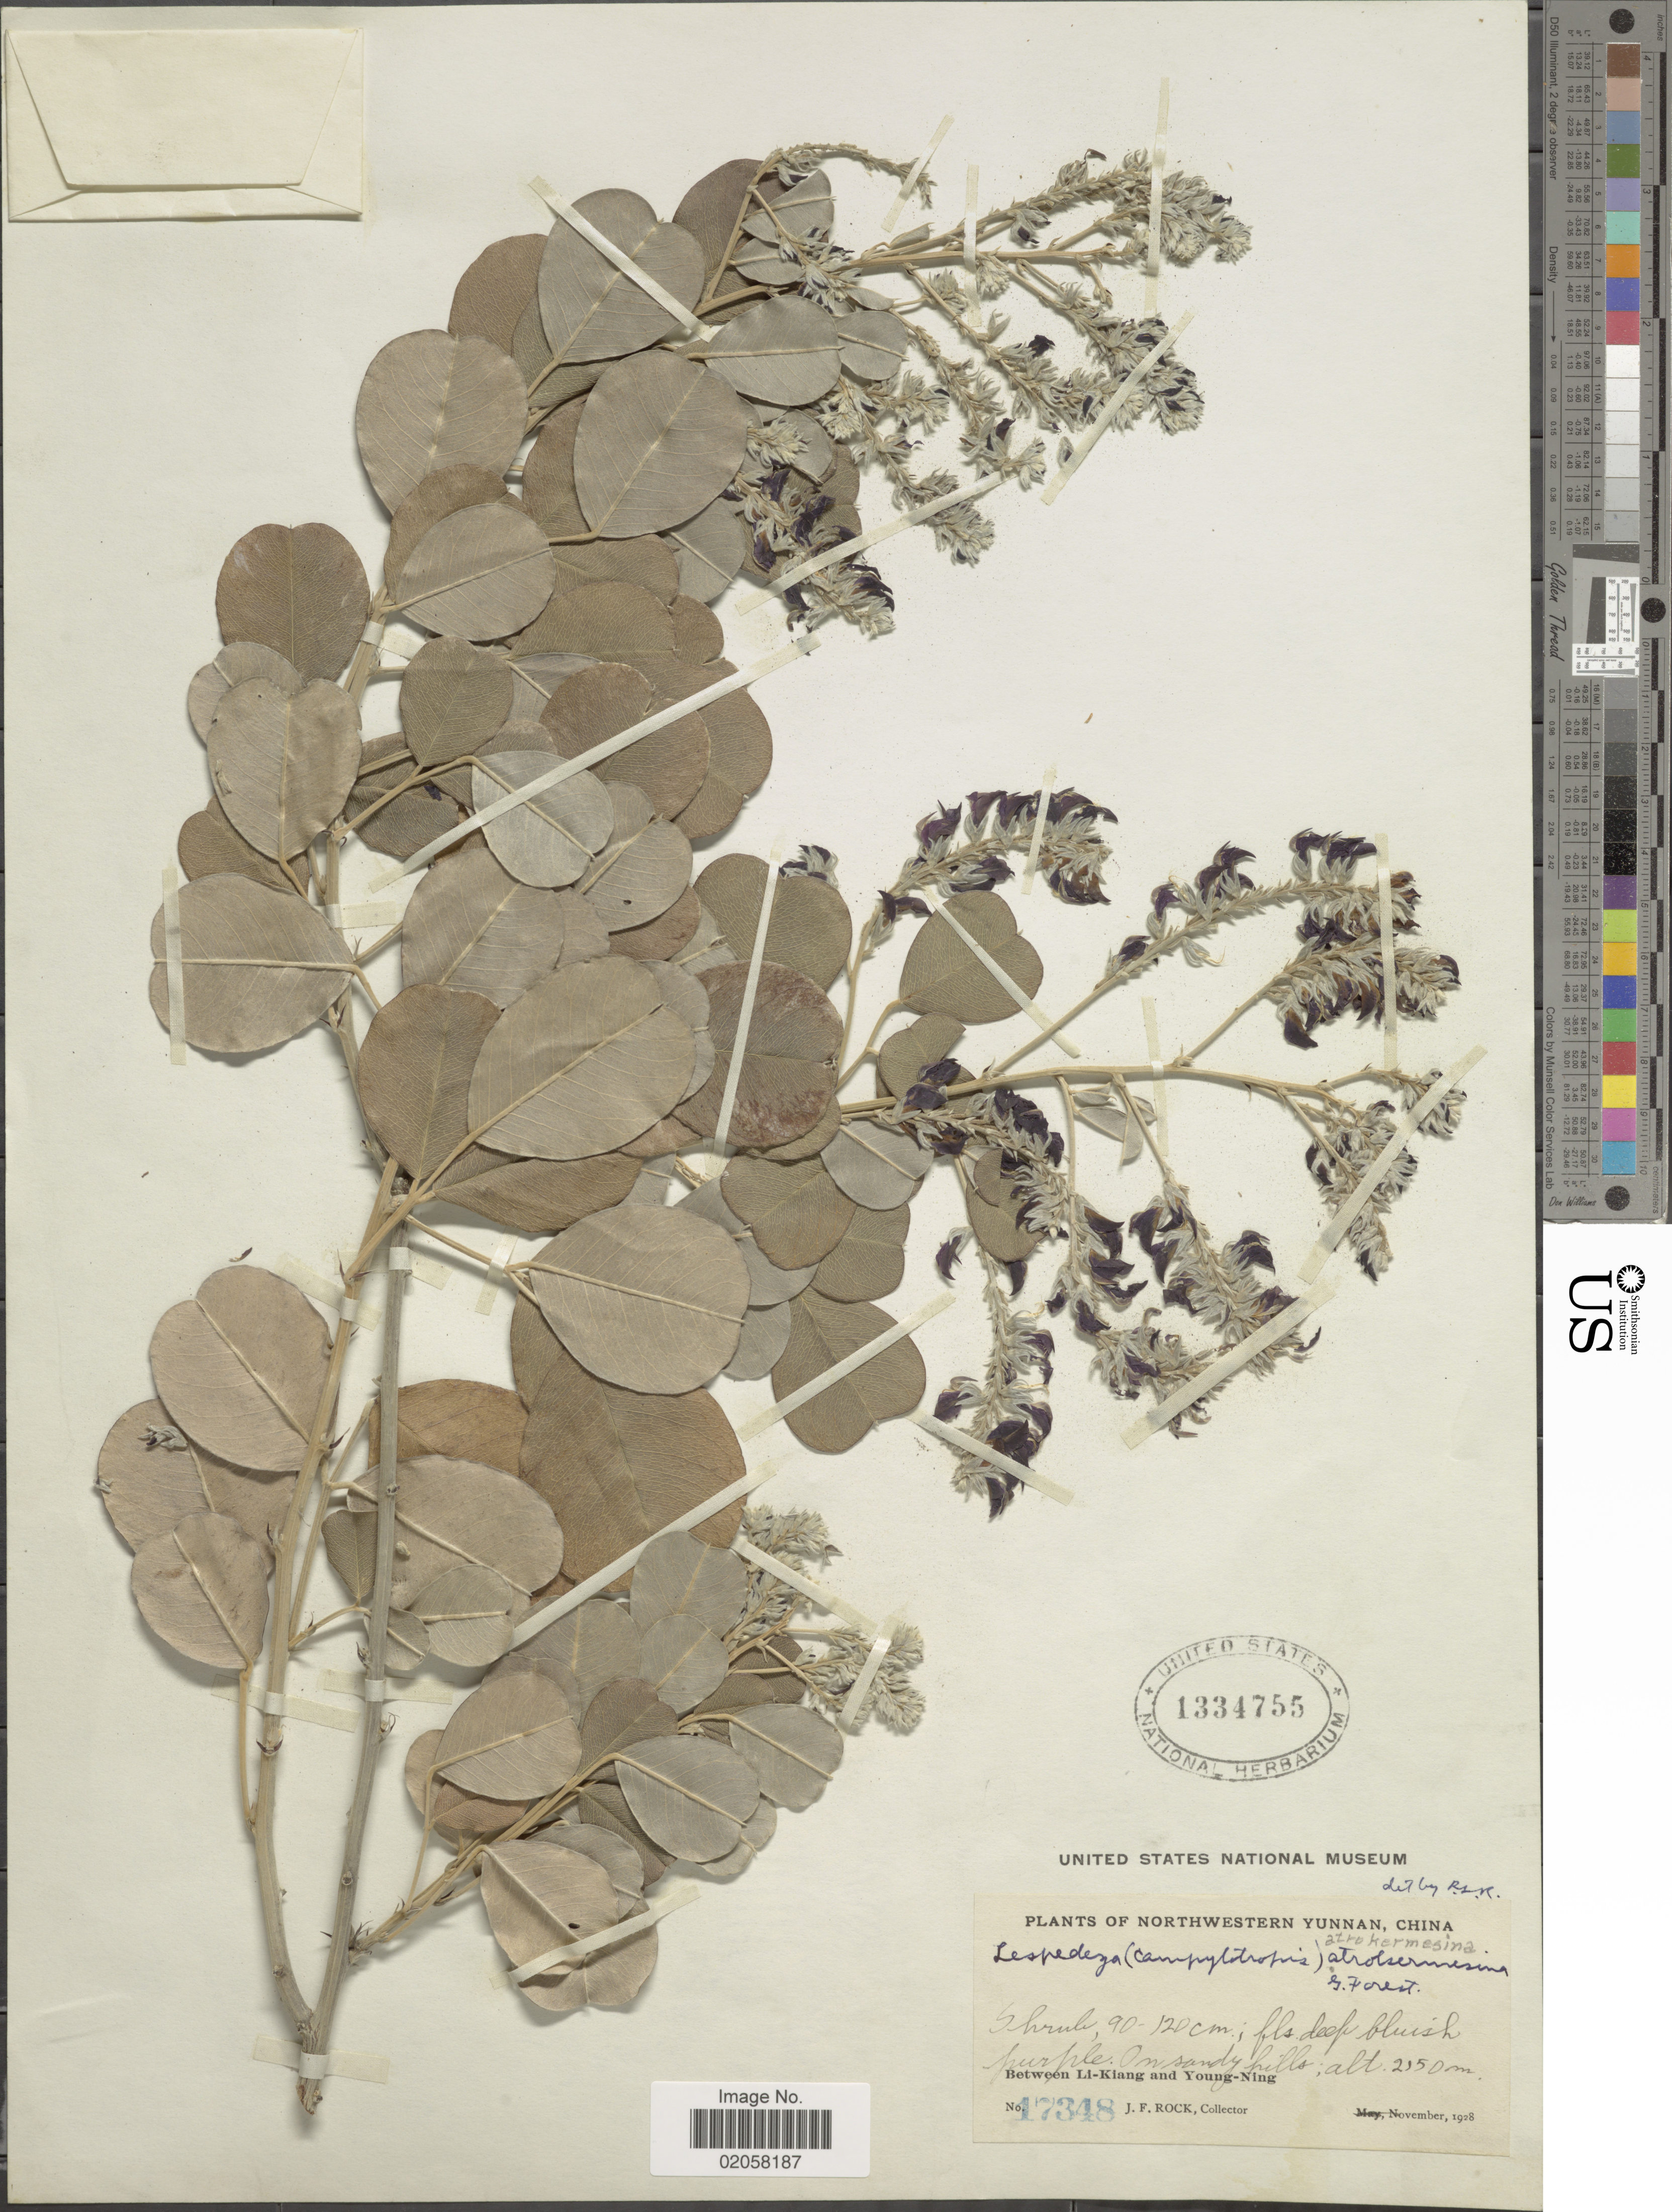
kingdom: Plantae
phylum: Tracheophyta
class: Magnoliopsida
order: Fabales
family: Fabaceae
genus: Campylotropis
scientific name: Campylotropis delavayi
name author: (Franch.) Schindl.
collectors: J. Rock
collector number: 17348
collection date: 1928-11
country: China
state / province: Yunnan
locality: Northwestern Yunnan, between Li-Kiang and Young-Ning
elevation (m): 2150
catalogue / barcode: US 1334755